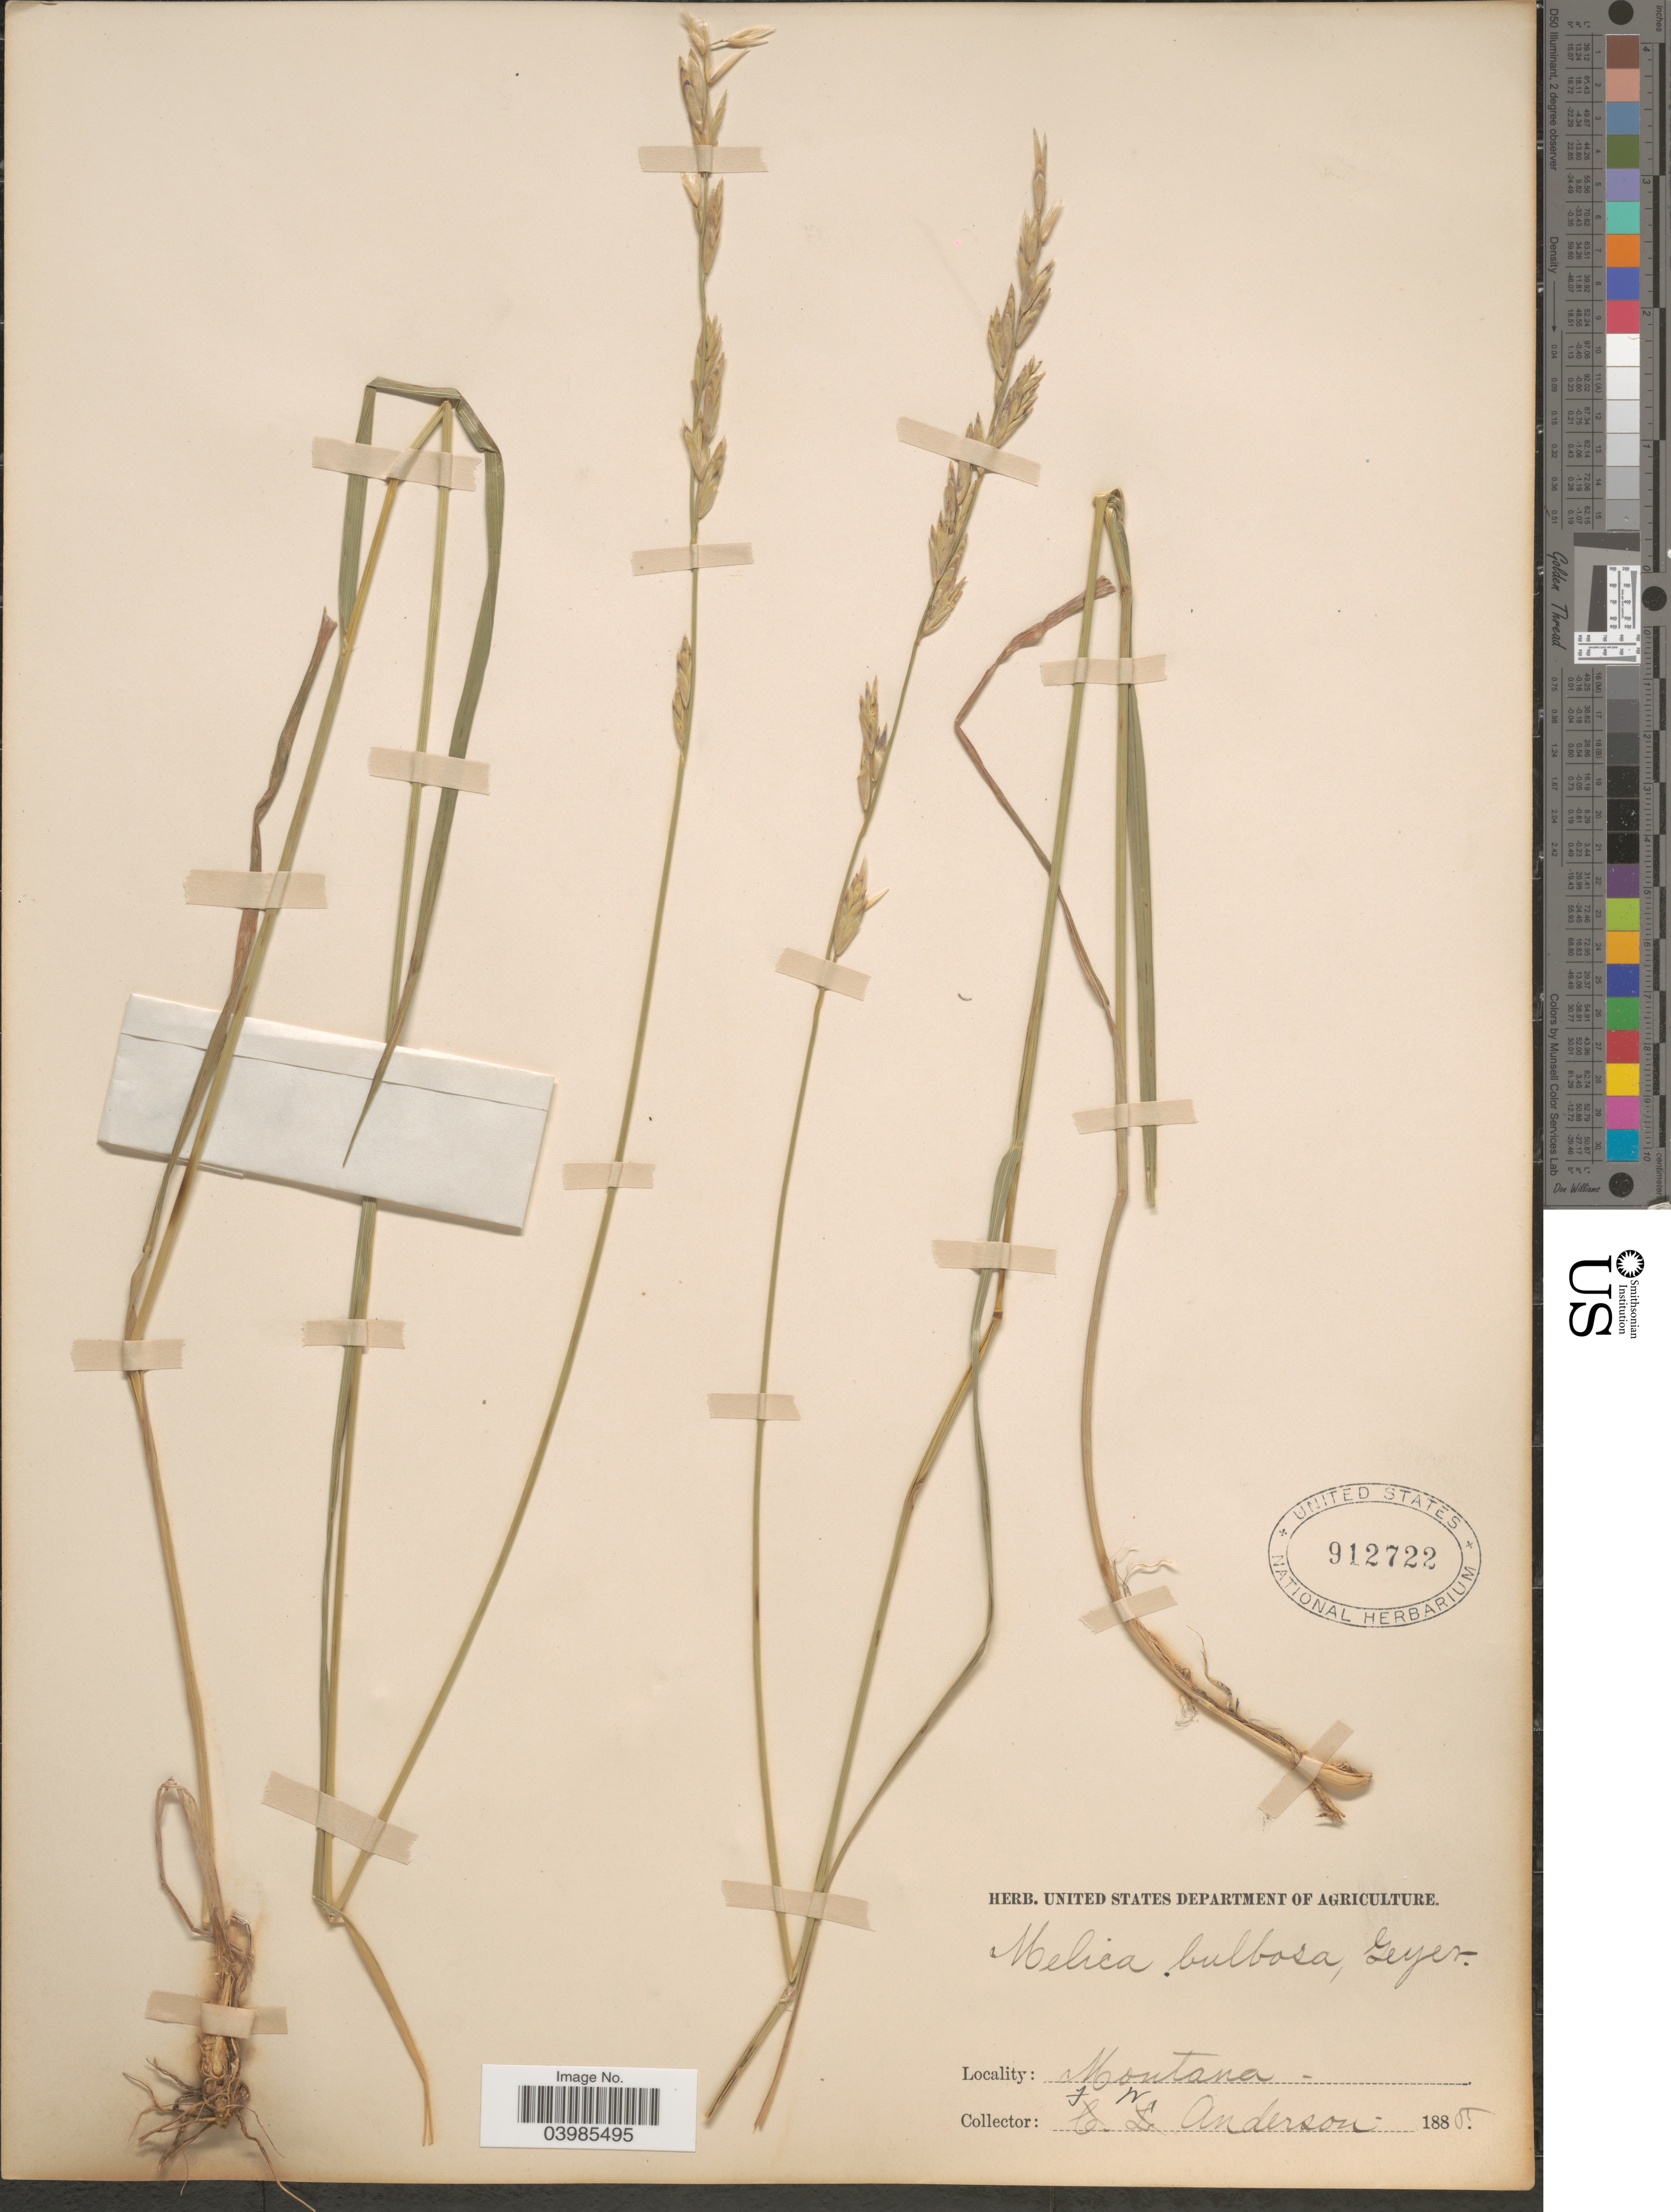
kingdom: Plantae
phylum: Tracheophyta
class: Liliopsida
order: Poales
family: Poaceae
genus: Melica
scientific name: Melica bulbosa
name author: Geyer ex Porter & J.M. Coult.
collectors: F. W. Anderson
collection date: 1885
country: United States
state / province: Montana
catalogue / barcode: US 912722